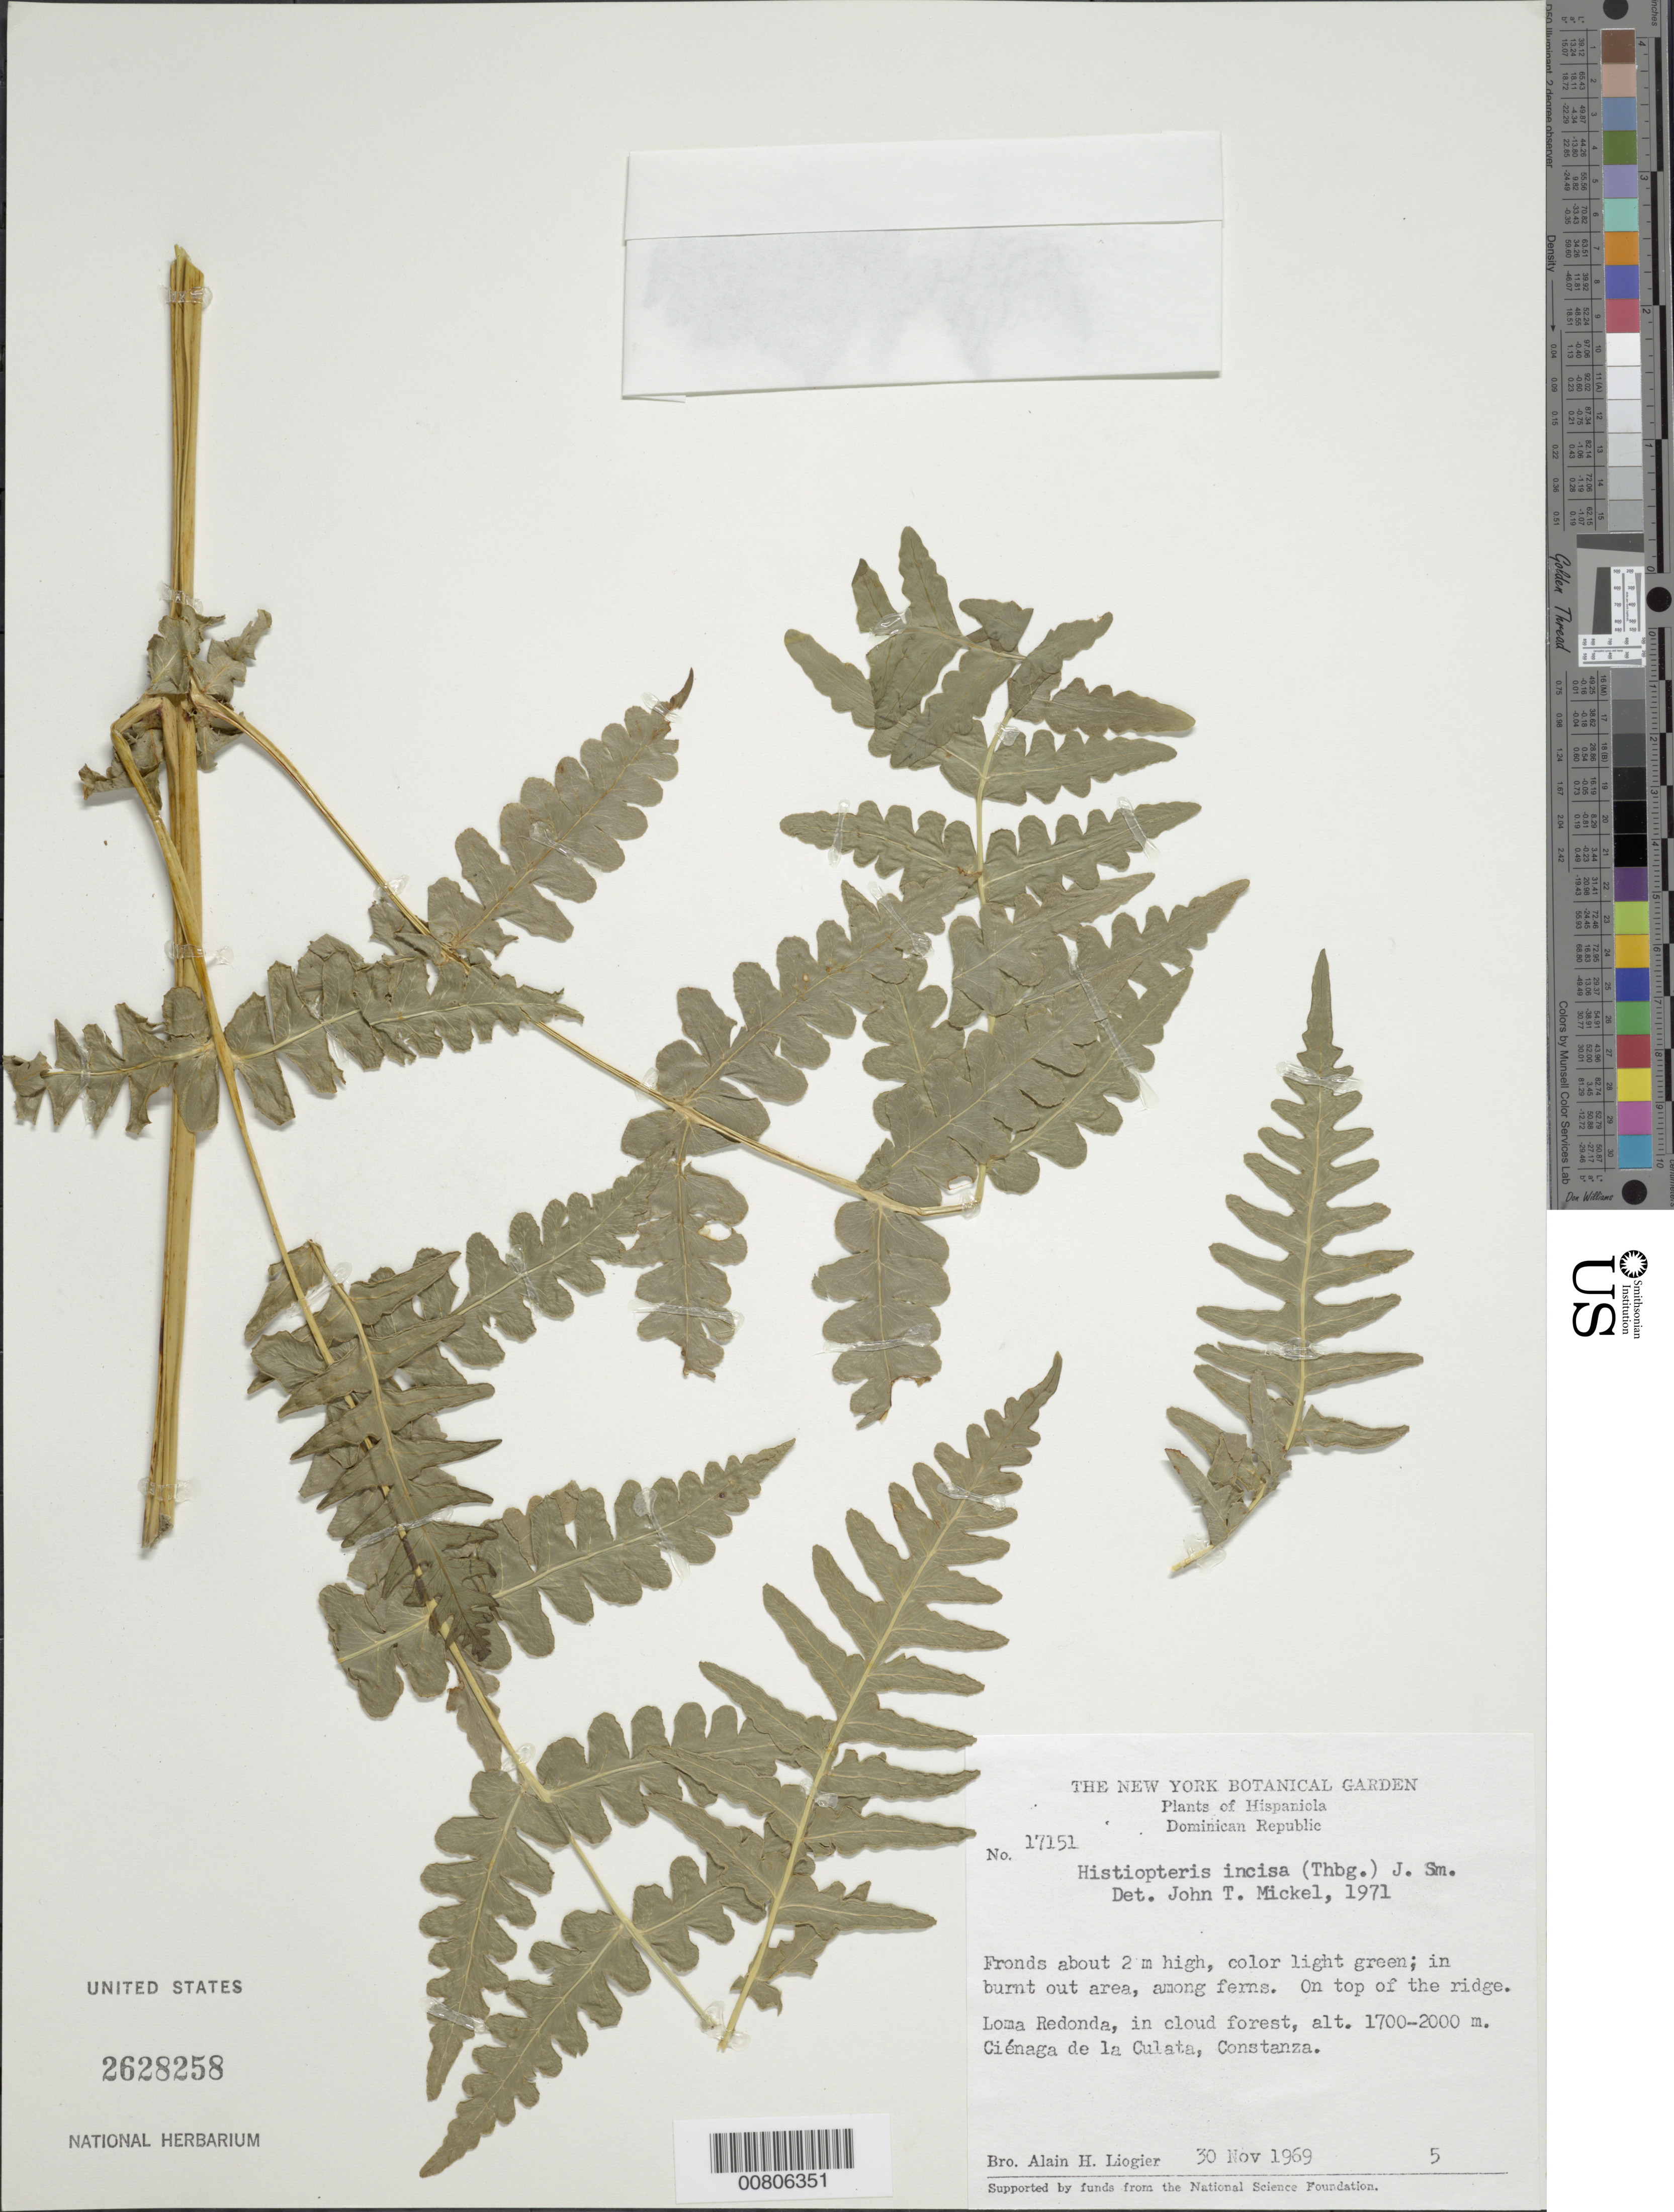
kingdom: Plantae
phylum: Tracheophyta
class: Polypodiopsida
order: Polypodiales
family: Dennstaedtiaceae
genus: Histiopteris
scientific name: Histiopteris incisa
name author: (Thunb.) J. Sm.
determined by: Mickel, J. T., (NY), New York Botanical Garden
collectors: A. H. Liogier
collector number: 17151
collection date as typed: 30 Nov 1969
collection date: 1969-11-30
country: Dominican Republic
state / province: La Vega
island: Hispaniola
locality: Constanza, Loma Redonda, Ciénaga de la Culata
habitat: Burnt out area, among ferns, on top of ridge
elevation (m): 1700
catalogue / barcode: US 2628258